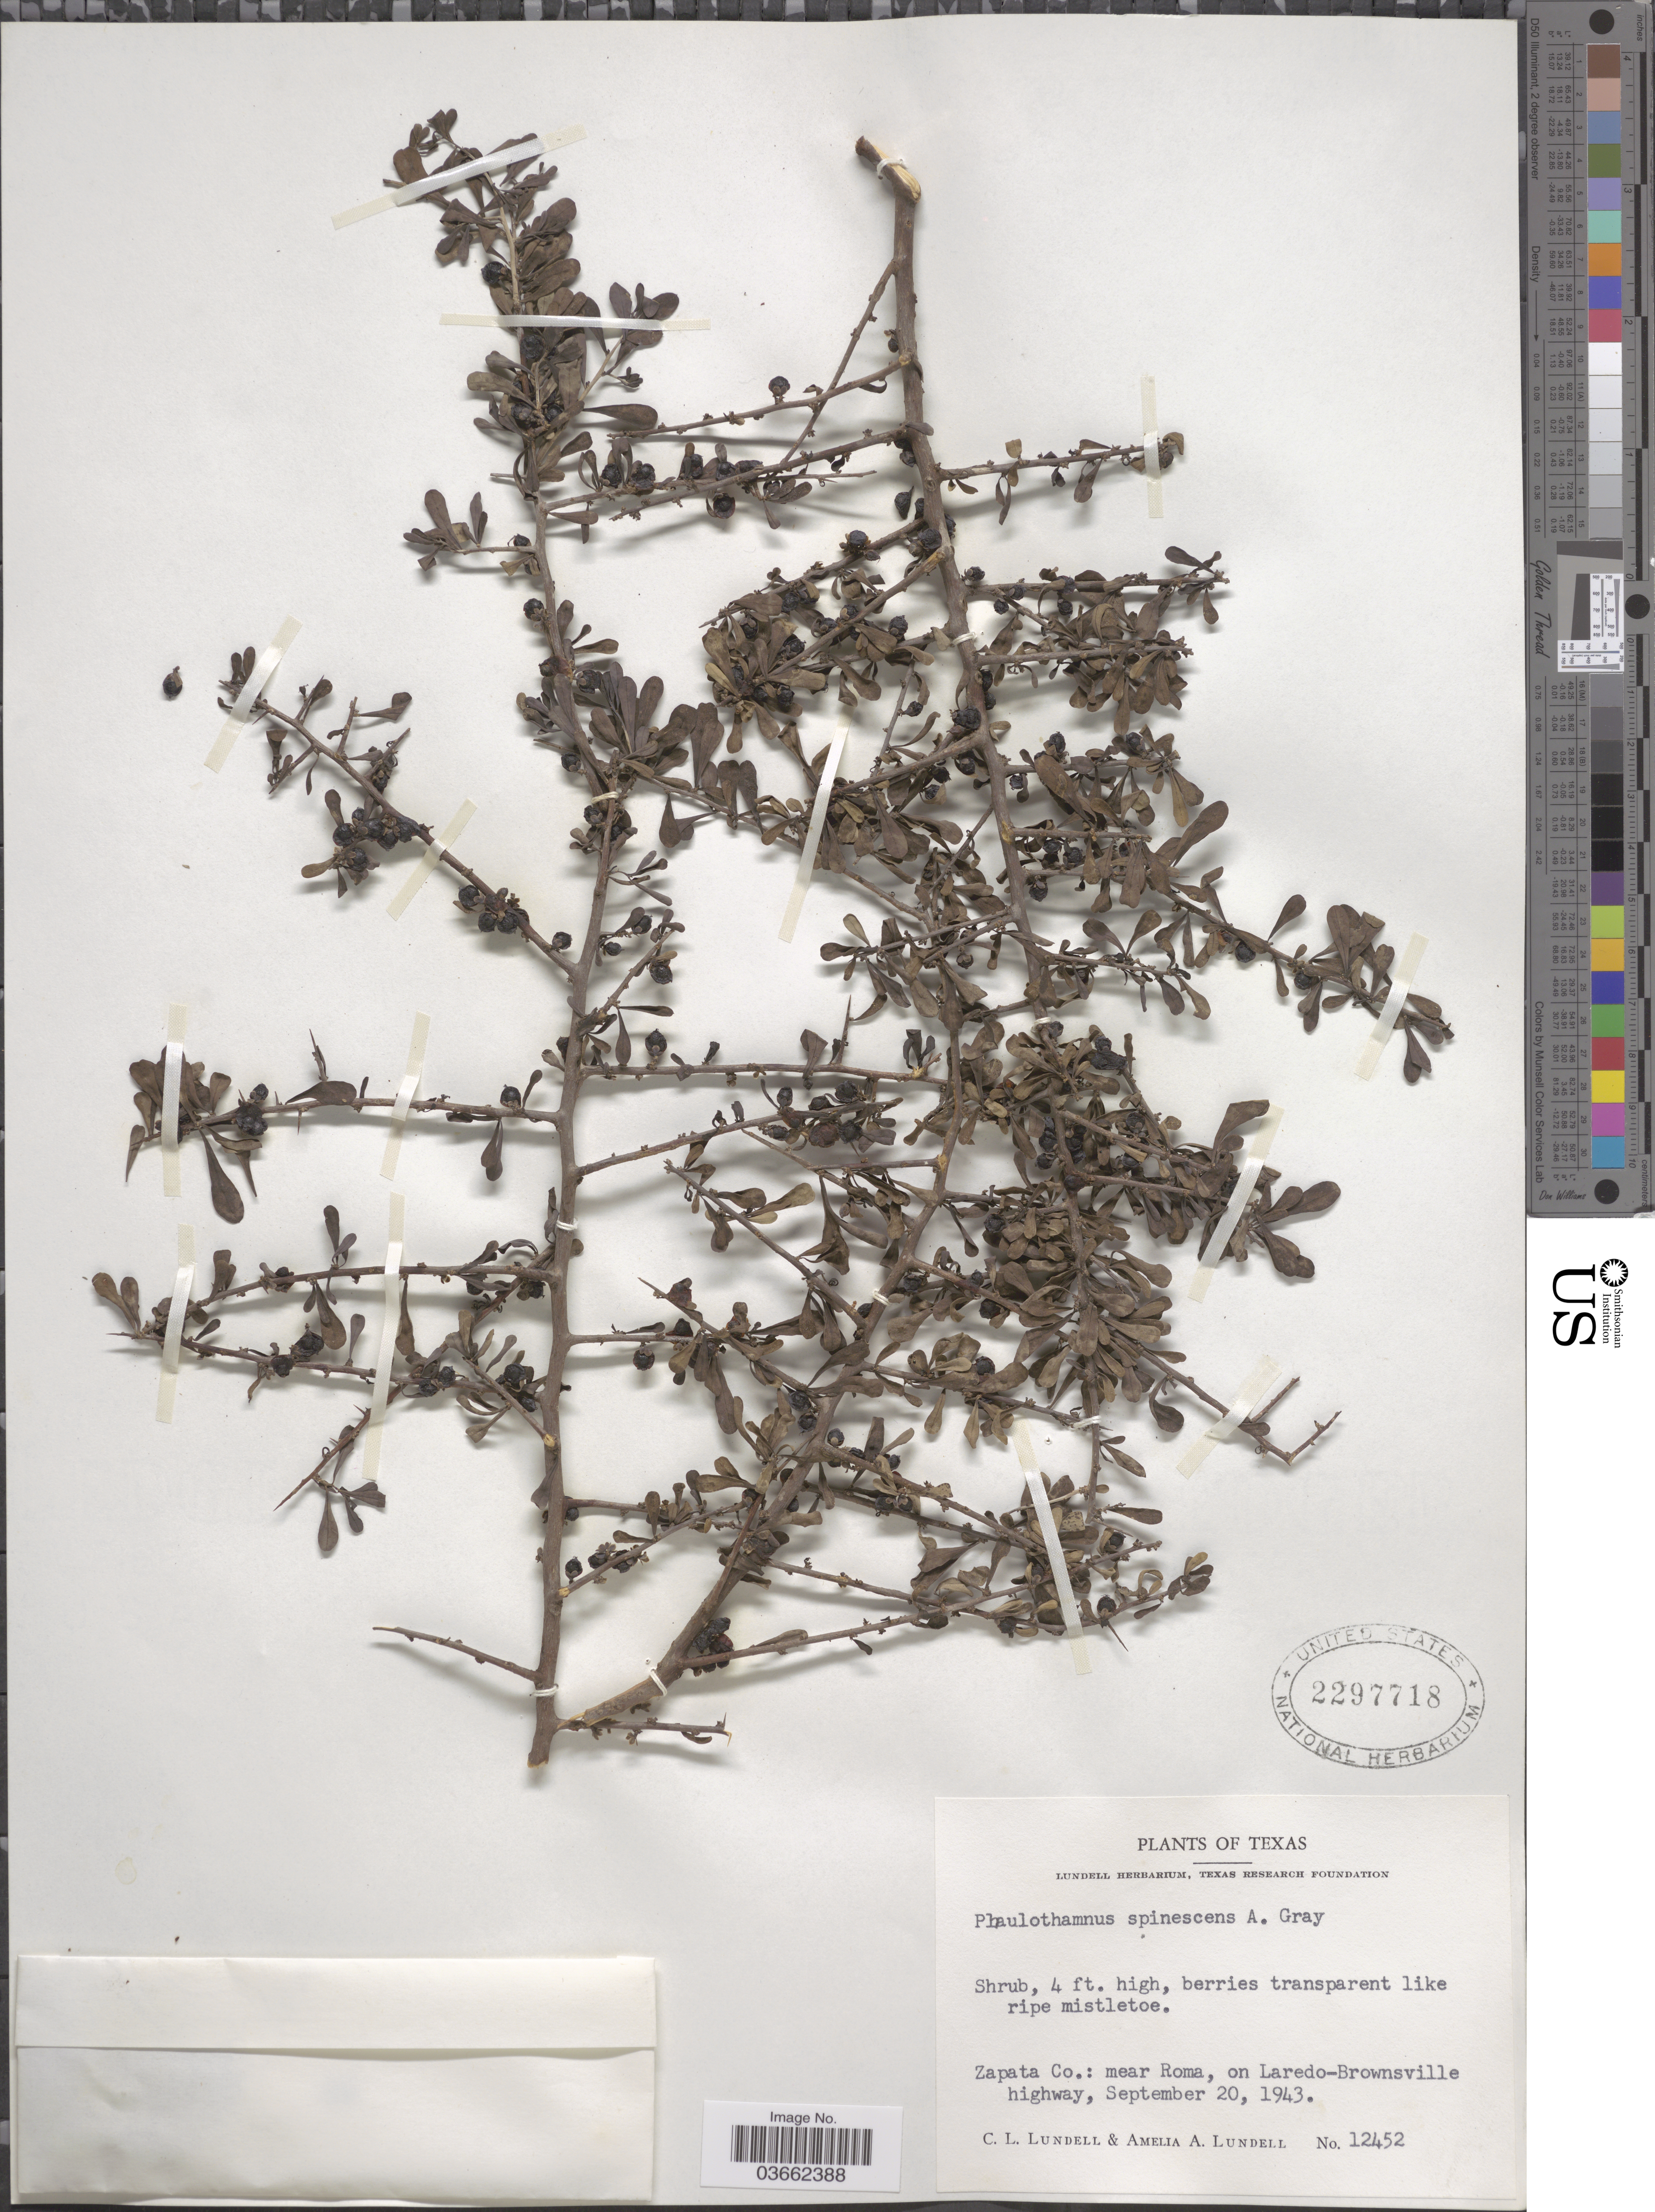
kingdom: Plantae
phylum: Tracheophyta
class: Magnoliopsida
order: Caryophyllales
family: Achatocarpaceae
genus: Phaulothamnus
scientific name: Phaulothamnus spinescens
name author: A. Gray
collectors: C. L. Lundell & A. A. Lundell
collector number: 12452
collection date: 1943-09-20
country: United States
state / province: Texas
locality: Zapata Co.: near Roma, on Laredo-Brownsville highway.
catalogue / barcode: US 2297718